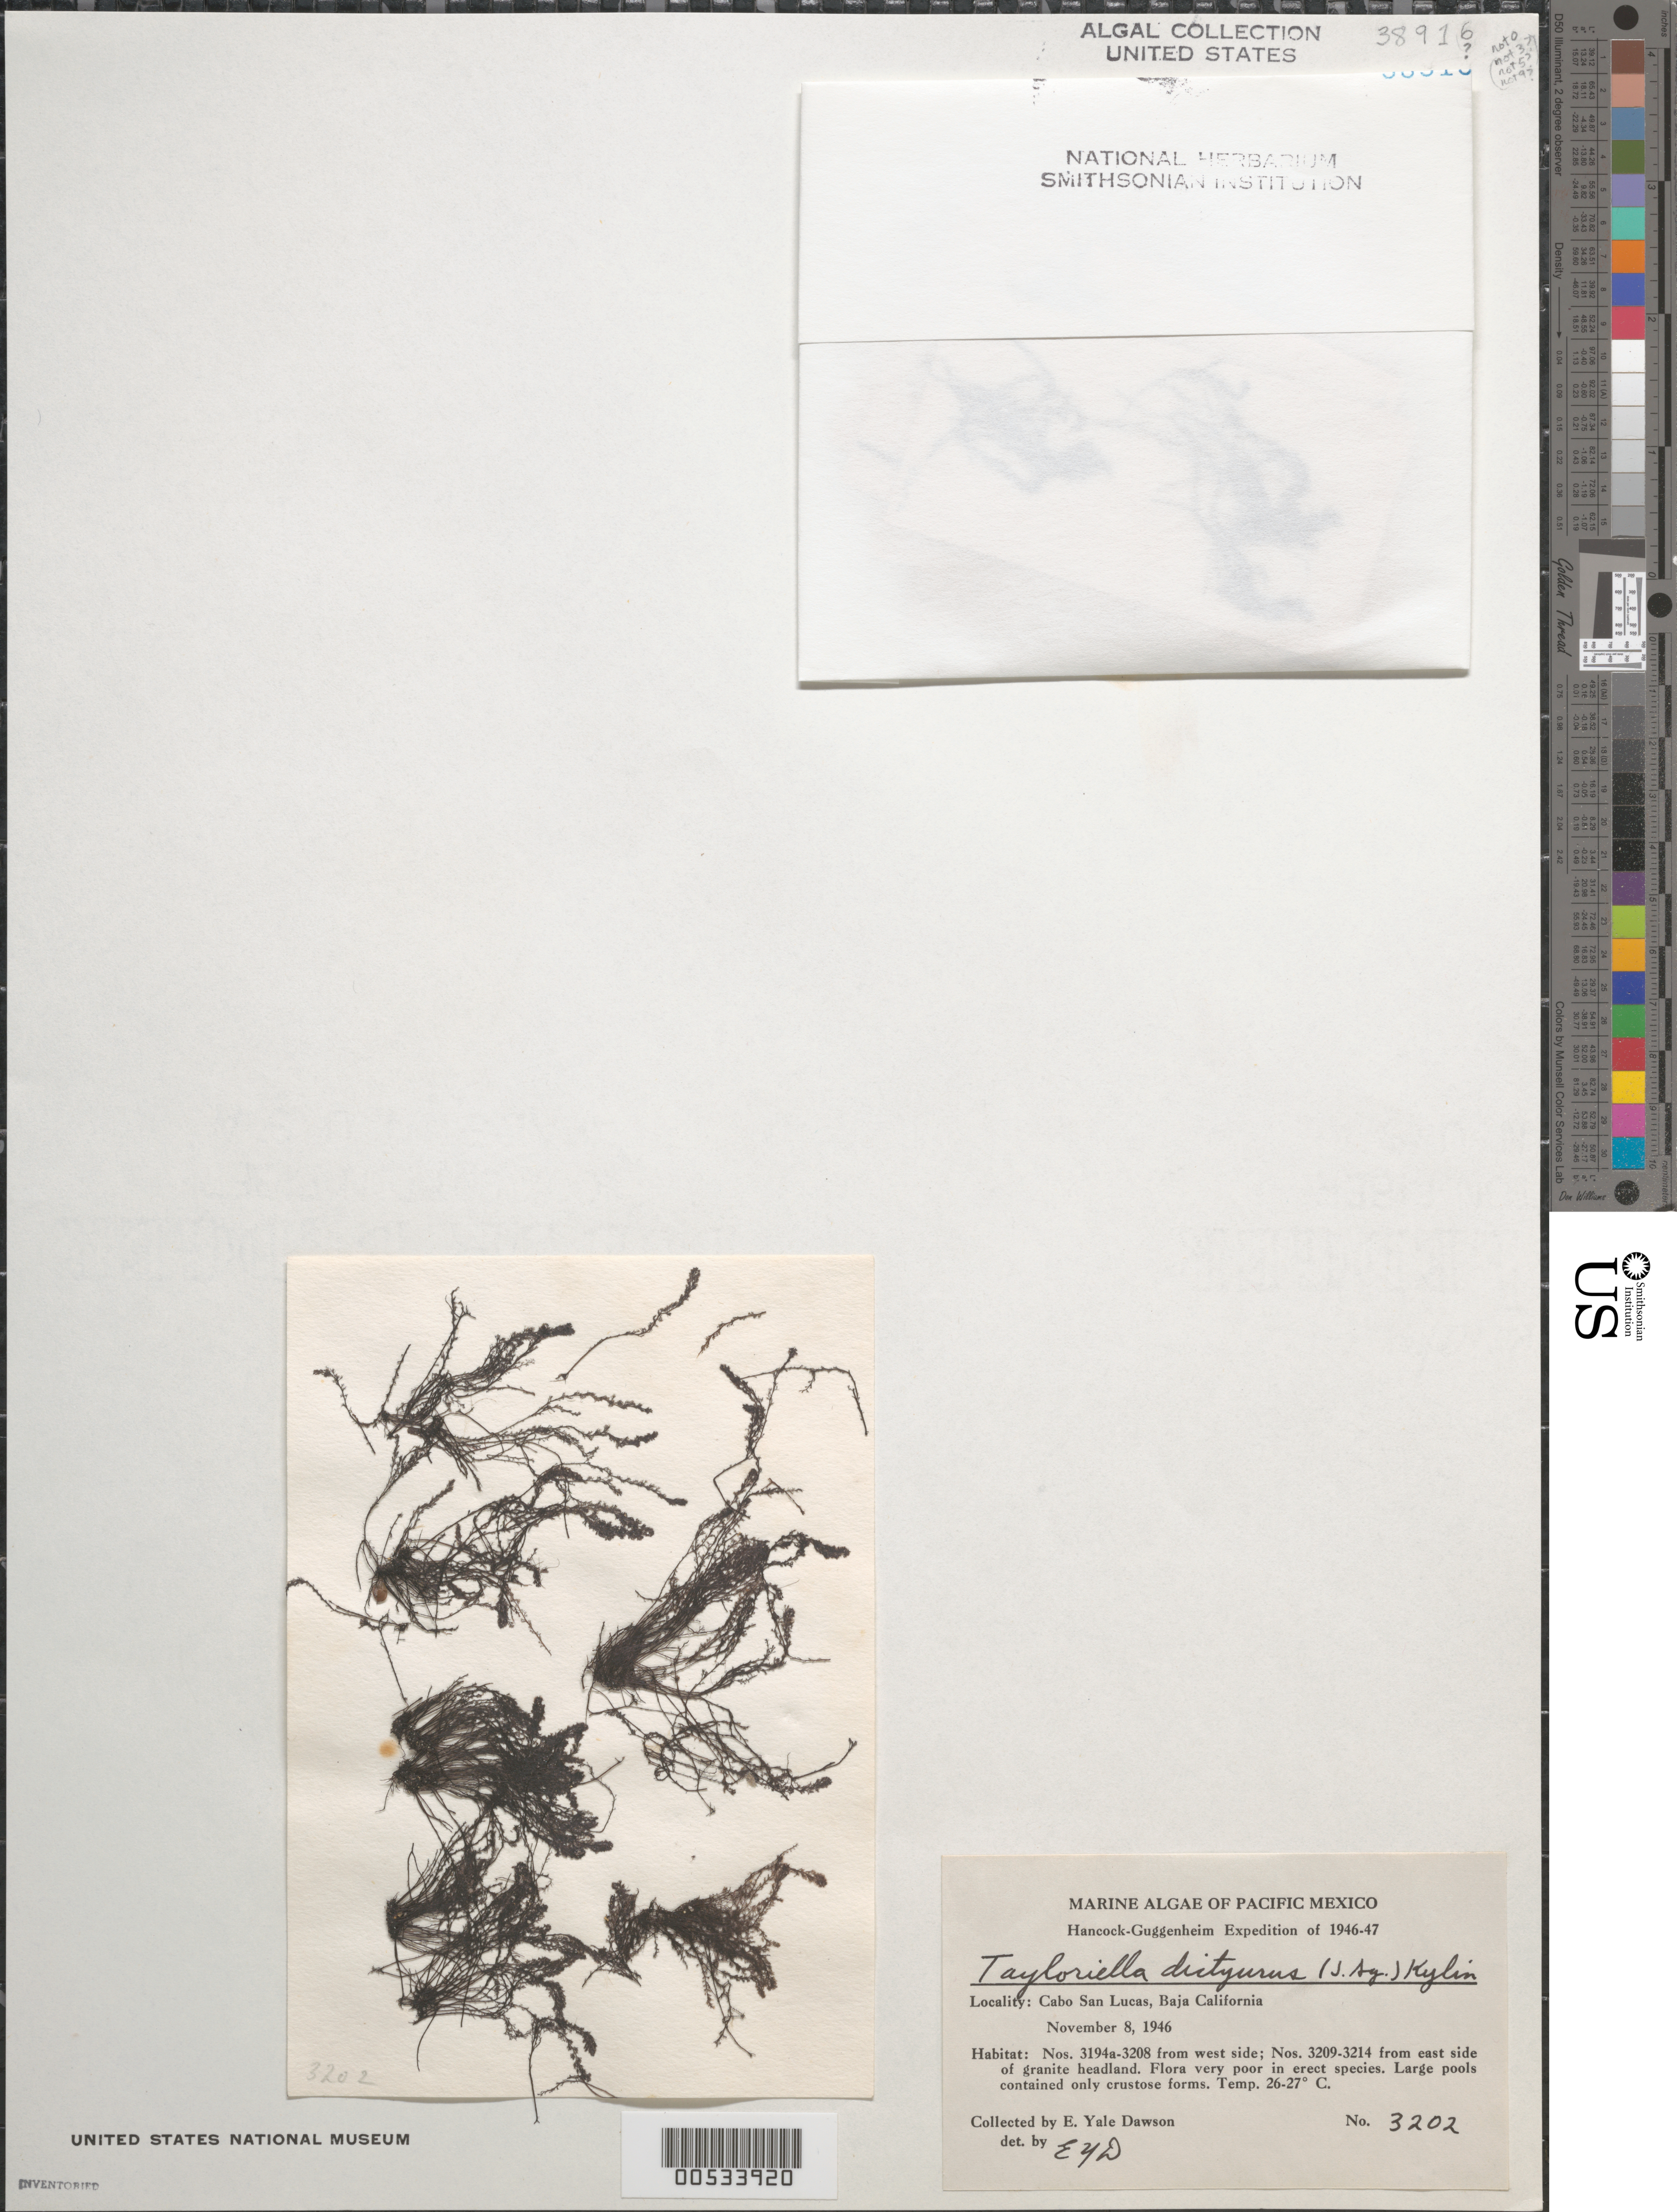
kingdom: Plantae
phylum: Rhodophyta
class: Florideophyceae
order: Ceramiales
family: Rhodomelaceae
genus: Tayloriella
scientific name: Tayloriella dictyurus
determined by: Dawson, E. Y.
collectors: E. Y. Dawson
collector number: EYD 3202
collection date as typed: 08 Nov 1946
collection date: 1946-11-08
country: Mexico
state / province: Baja California Sur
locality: Cabo San Lucas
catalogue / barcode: US 38916